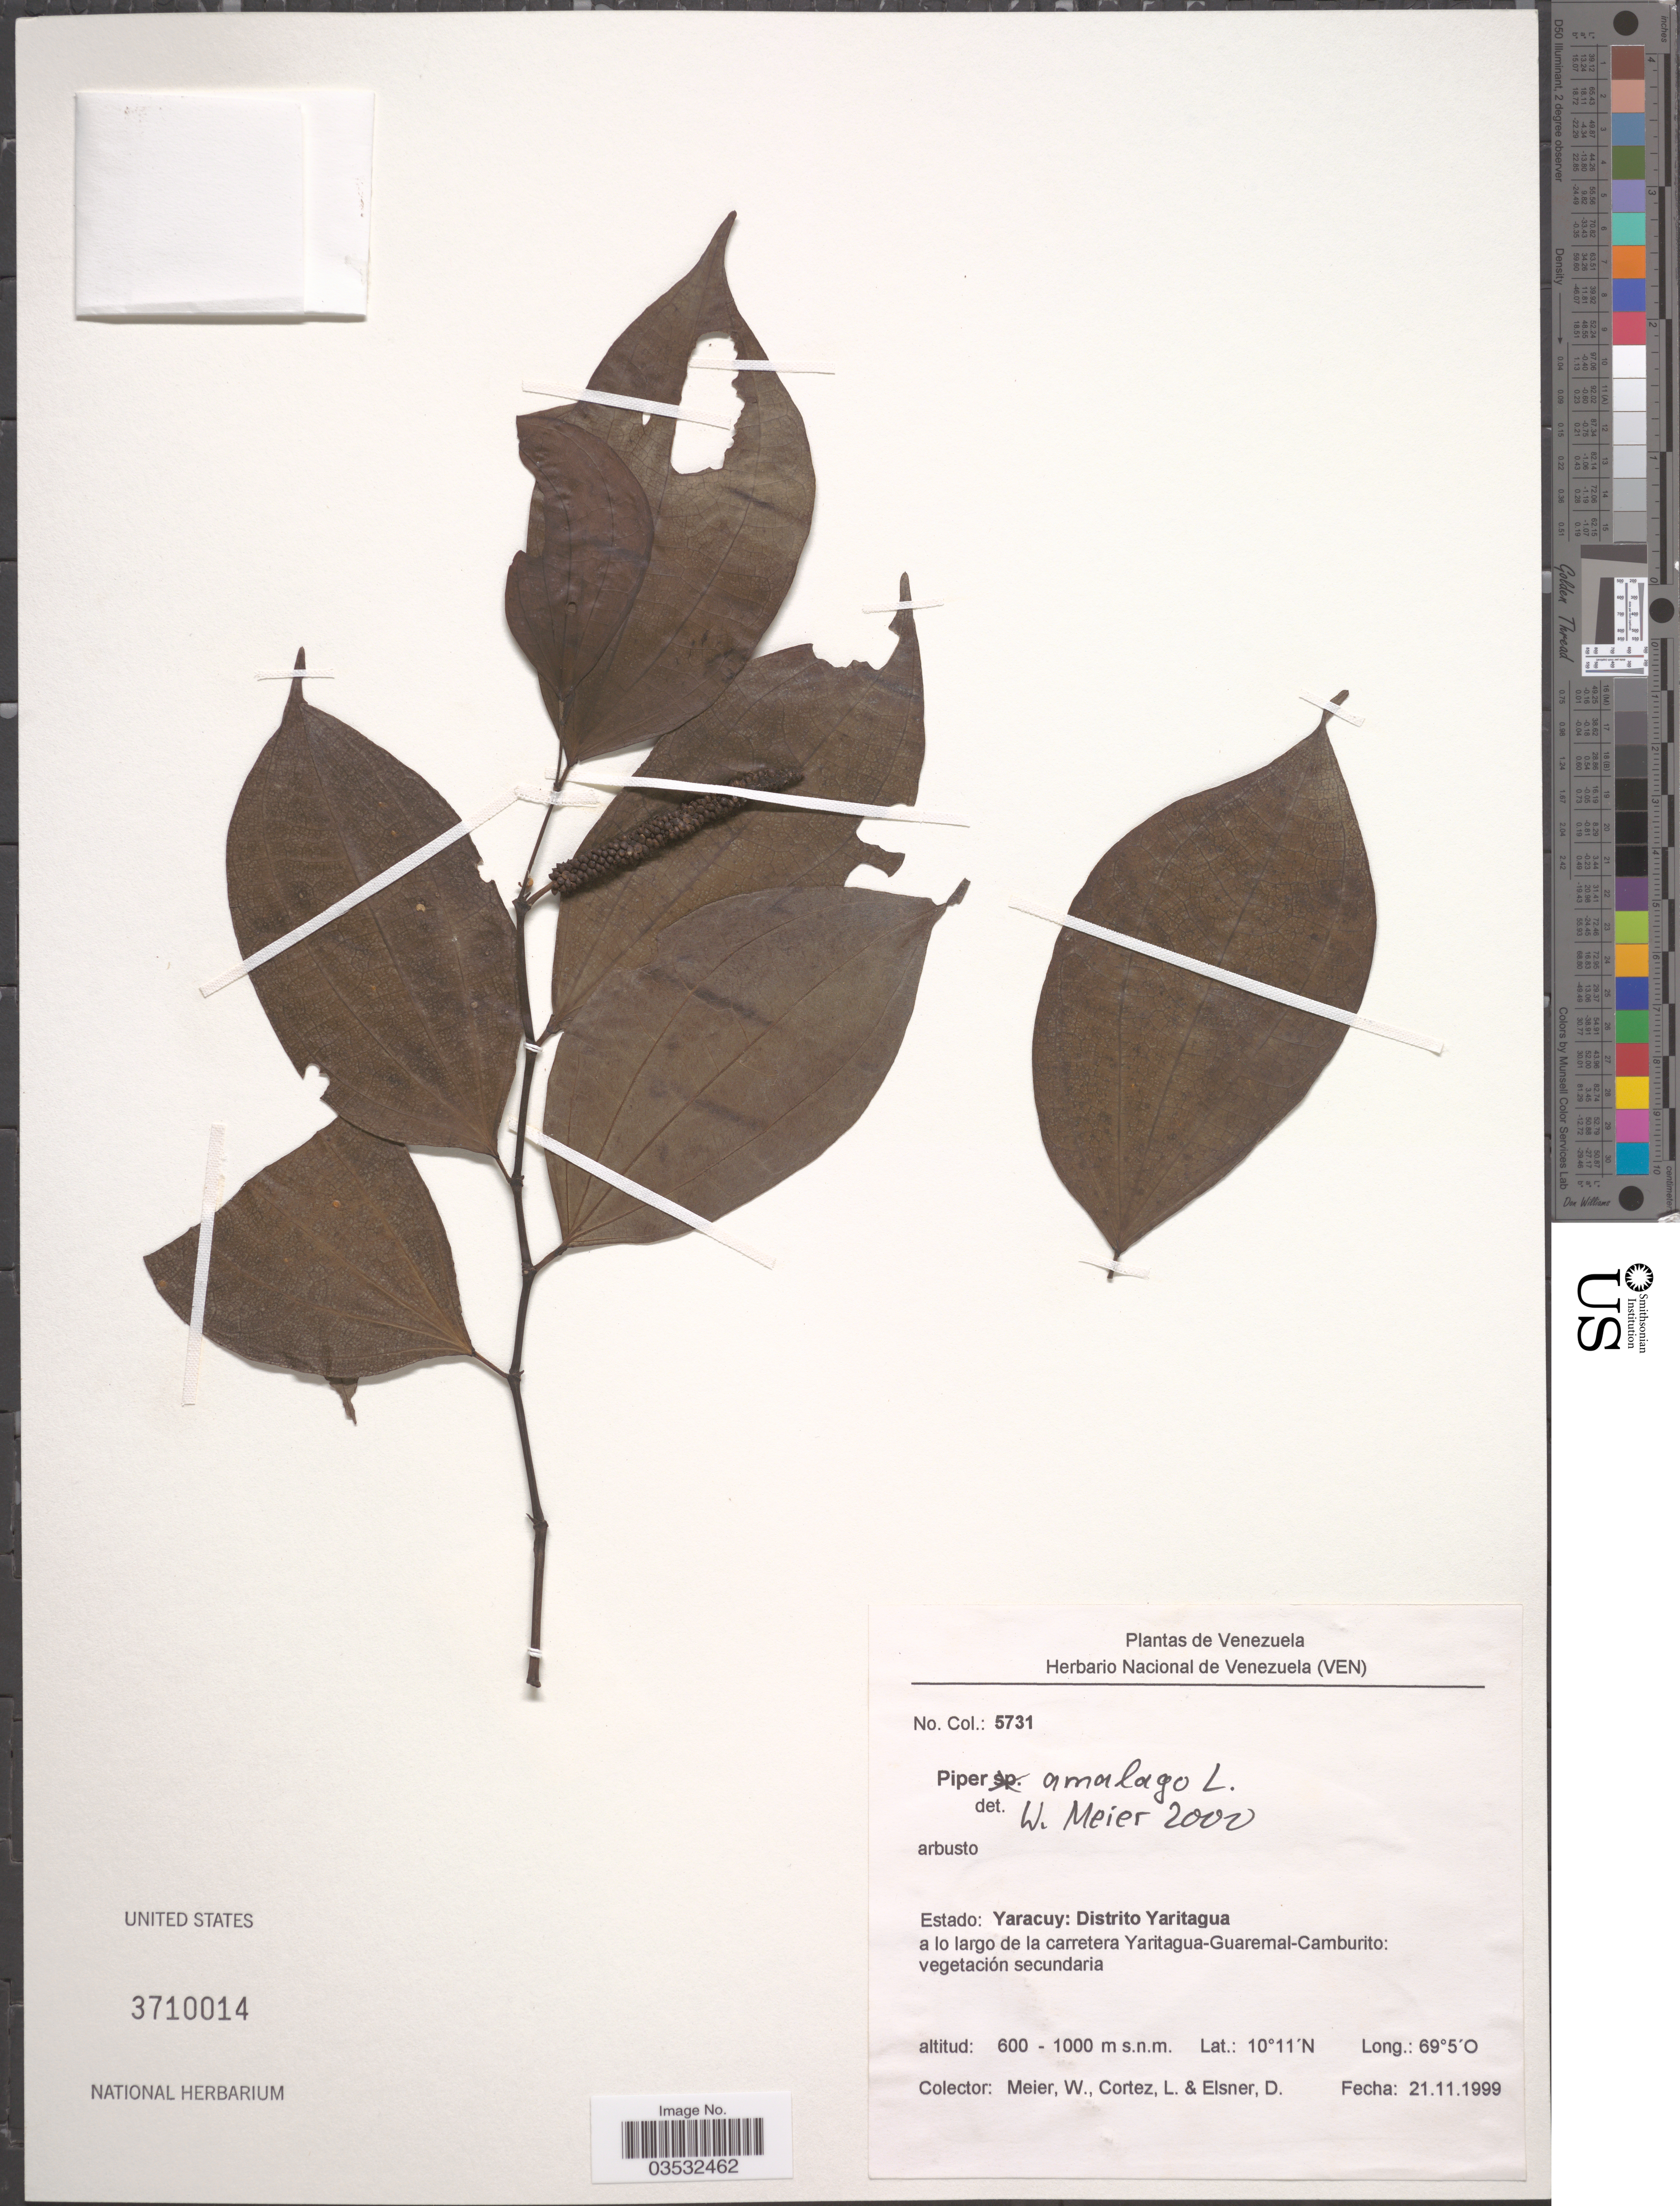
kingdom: Plantae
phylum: Tracheophyta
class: Magnoliopsida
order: Piperales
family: Piperaceae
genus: Piper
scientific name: Piper amalago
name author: L.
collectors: W. Meier, L. Cortéz & D. Elsner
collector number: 5731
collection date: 1999-11-21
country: Venezuela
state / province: Yaracuy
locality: Distrito Yaritagua. A lo largo de la carretera Yaritagua-Guaremal-Camburito.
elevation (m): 600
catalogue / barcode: US 3710014